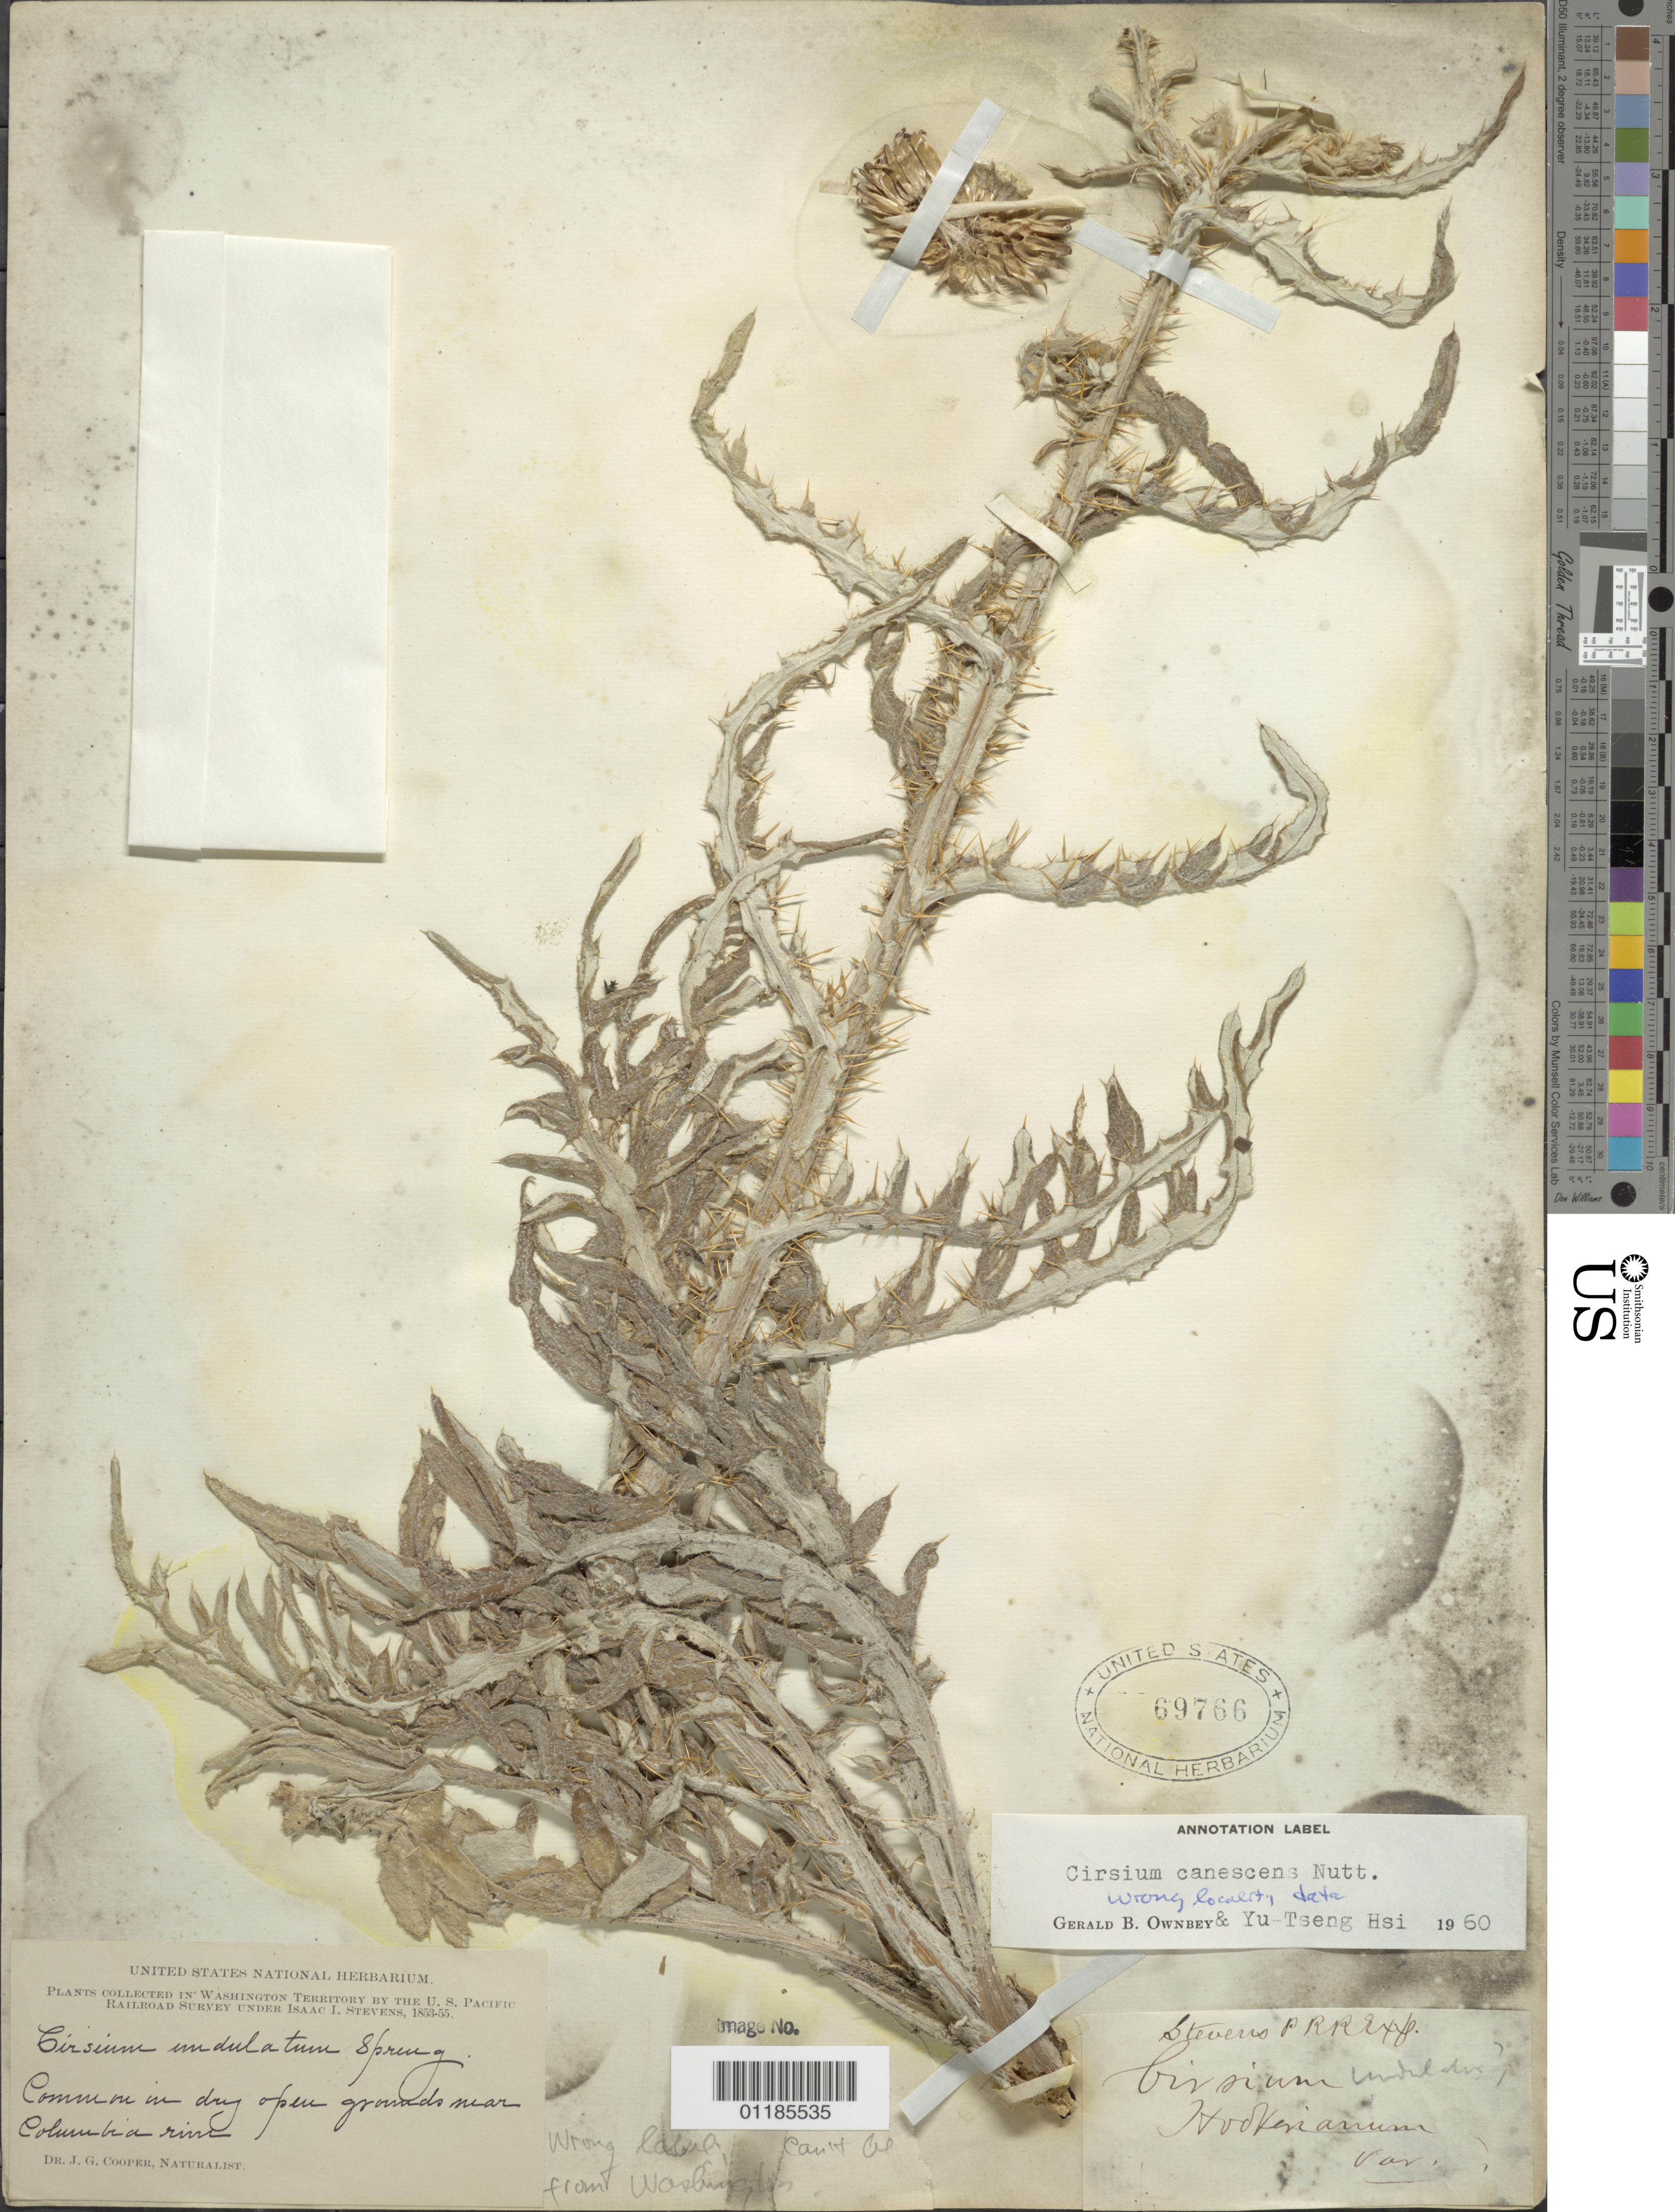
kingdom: Plantae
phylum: Tracheophyta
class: Magnoliopsida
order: Asterales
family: Asteraceae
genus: Cirsium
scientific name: Cirsium canescens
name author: Nutt.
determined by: Ownbey, G. B.; Hsi, Y.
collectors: J. G. Cooper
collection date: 1853/1855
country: United States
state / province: Washington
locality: Columbia River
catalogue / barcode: US 69766